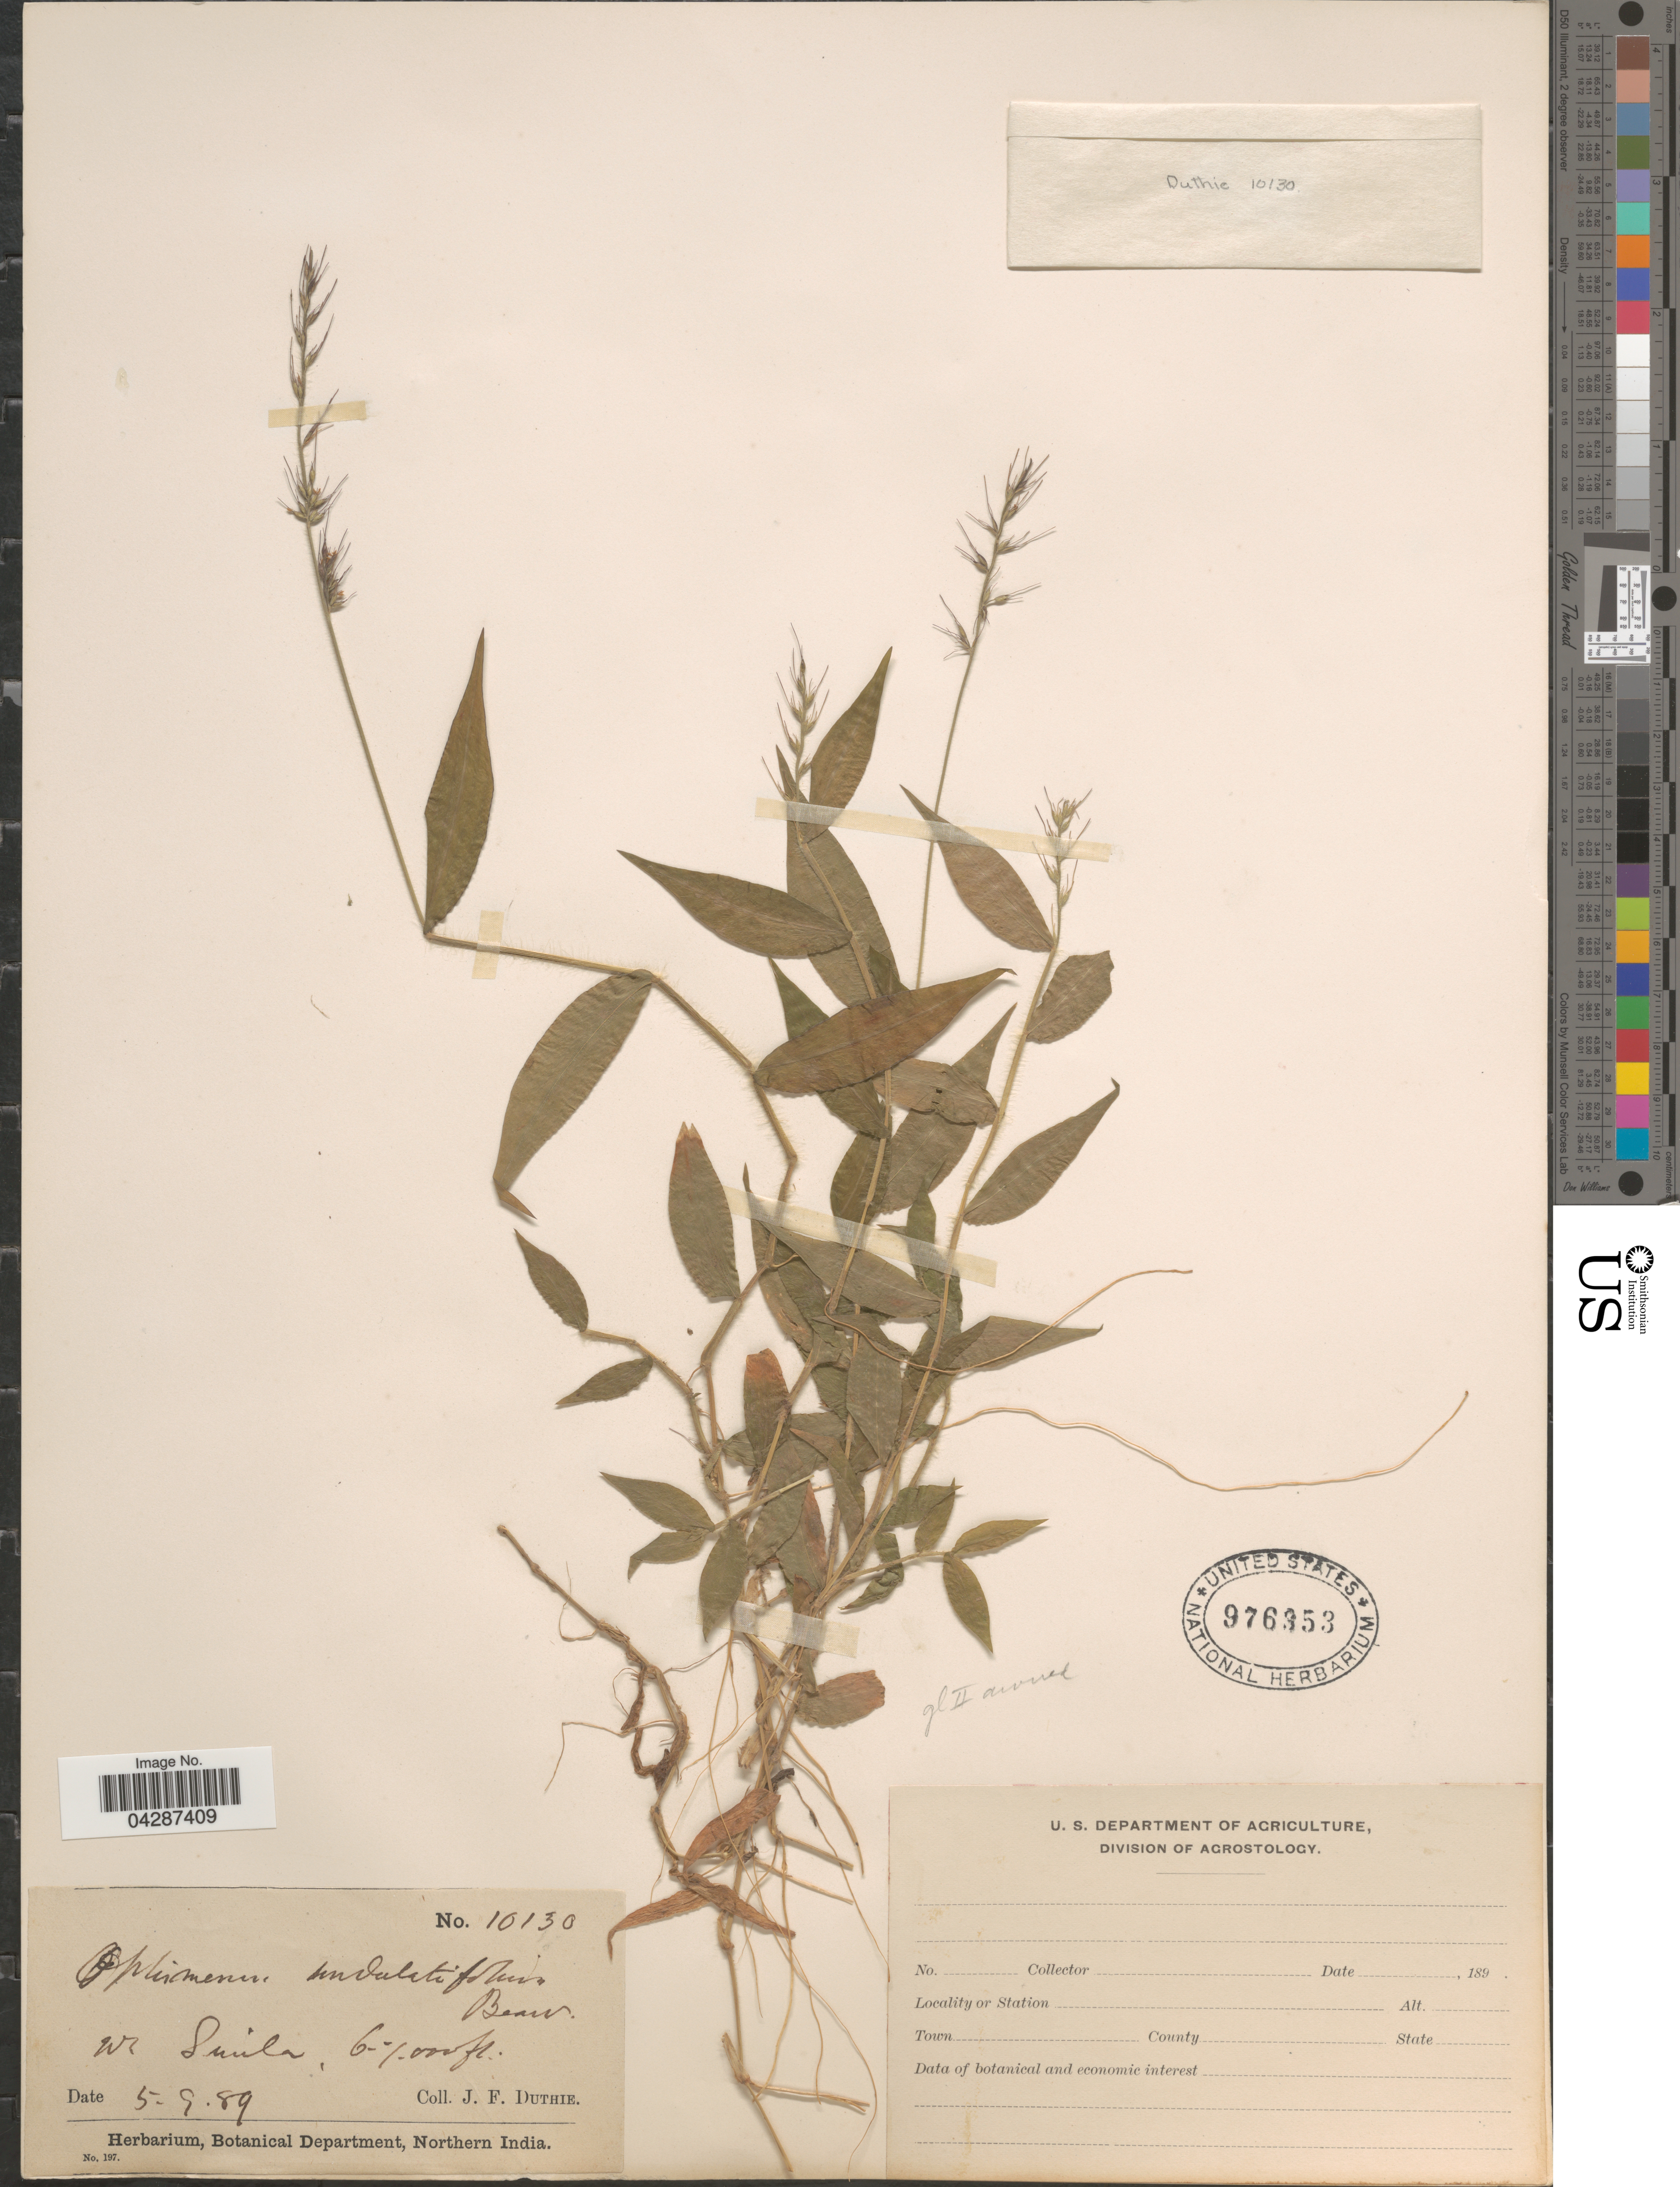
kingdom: Plantae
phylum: Tracheophyta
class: Liliopsida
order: Poales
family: Poaceae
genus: Oplismenus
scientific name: Oplismenus undulatifolius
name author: (Ard.) P. Beauv.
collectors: J. F. Duthie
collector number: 10130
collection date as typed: Transcribed d/m/y: 5/9/89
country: India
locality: W Simla.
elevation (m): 1829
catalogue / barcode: US 976353